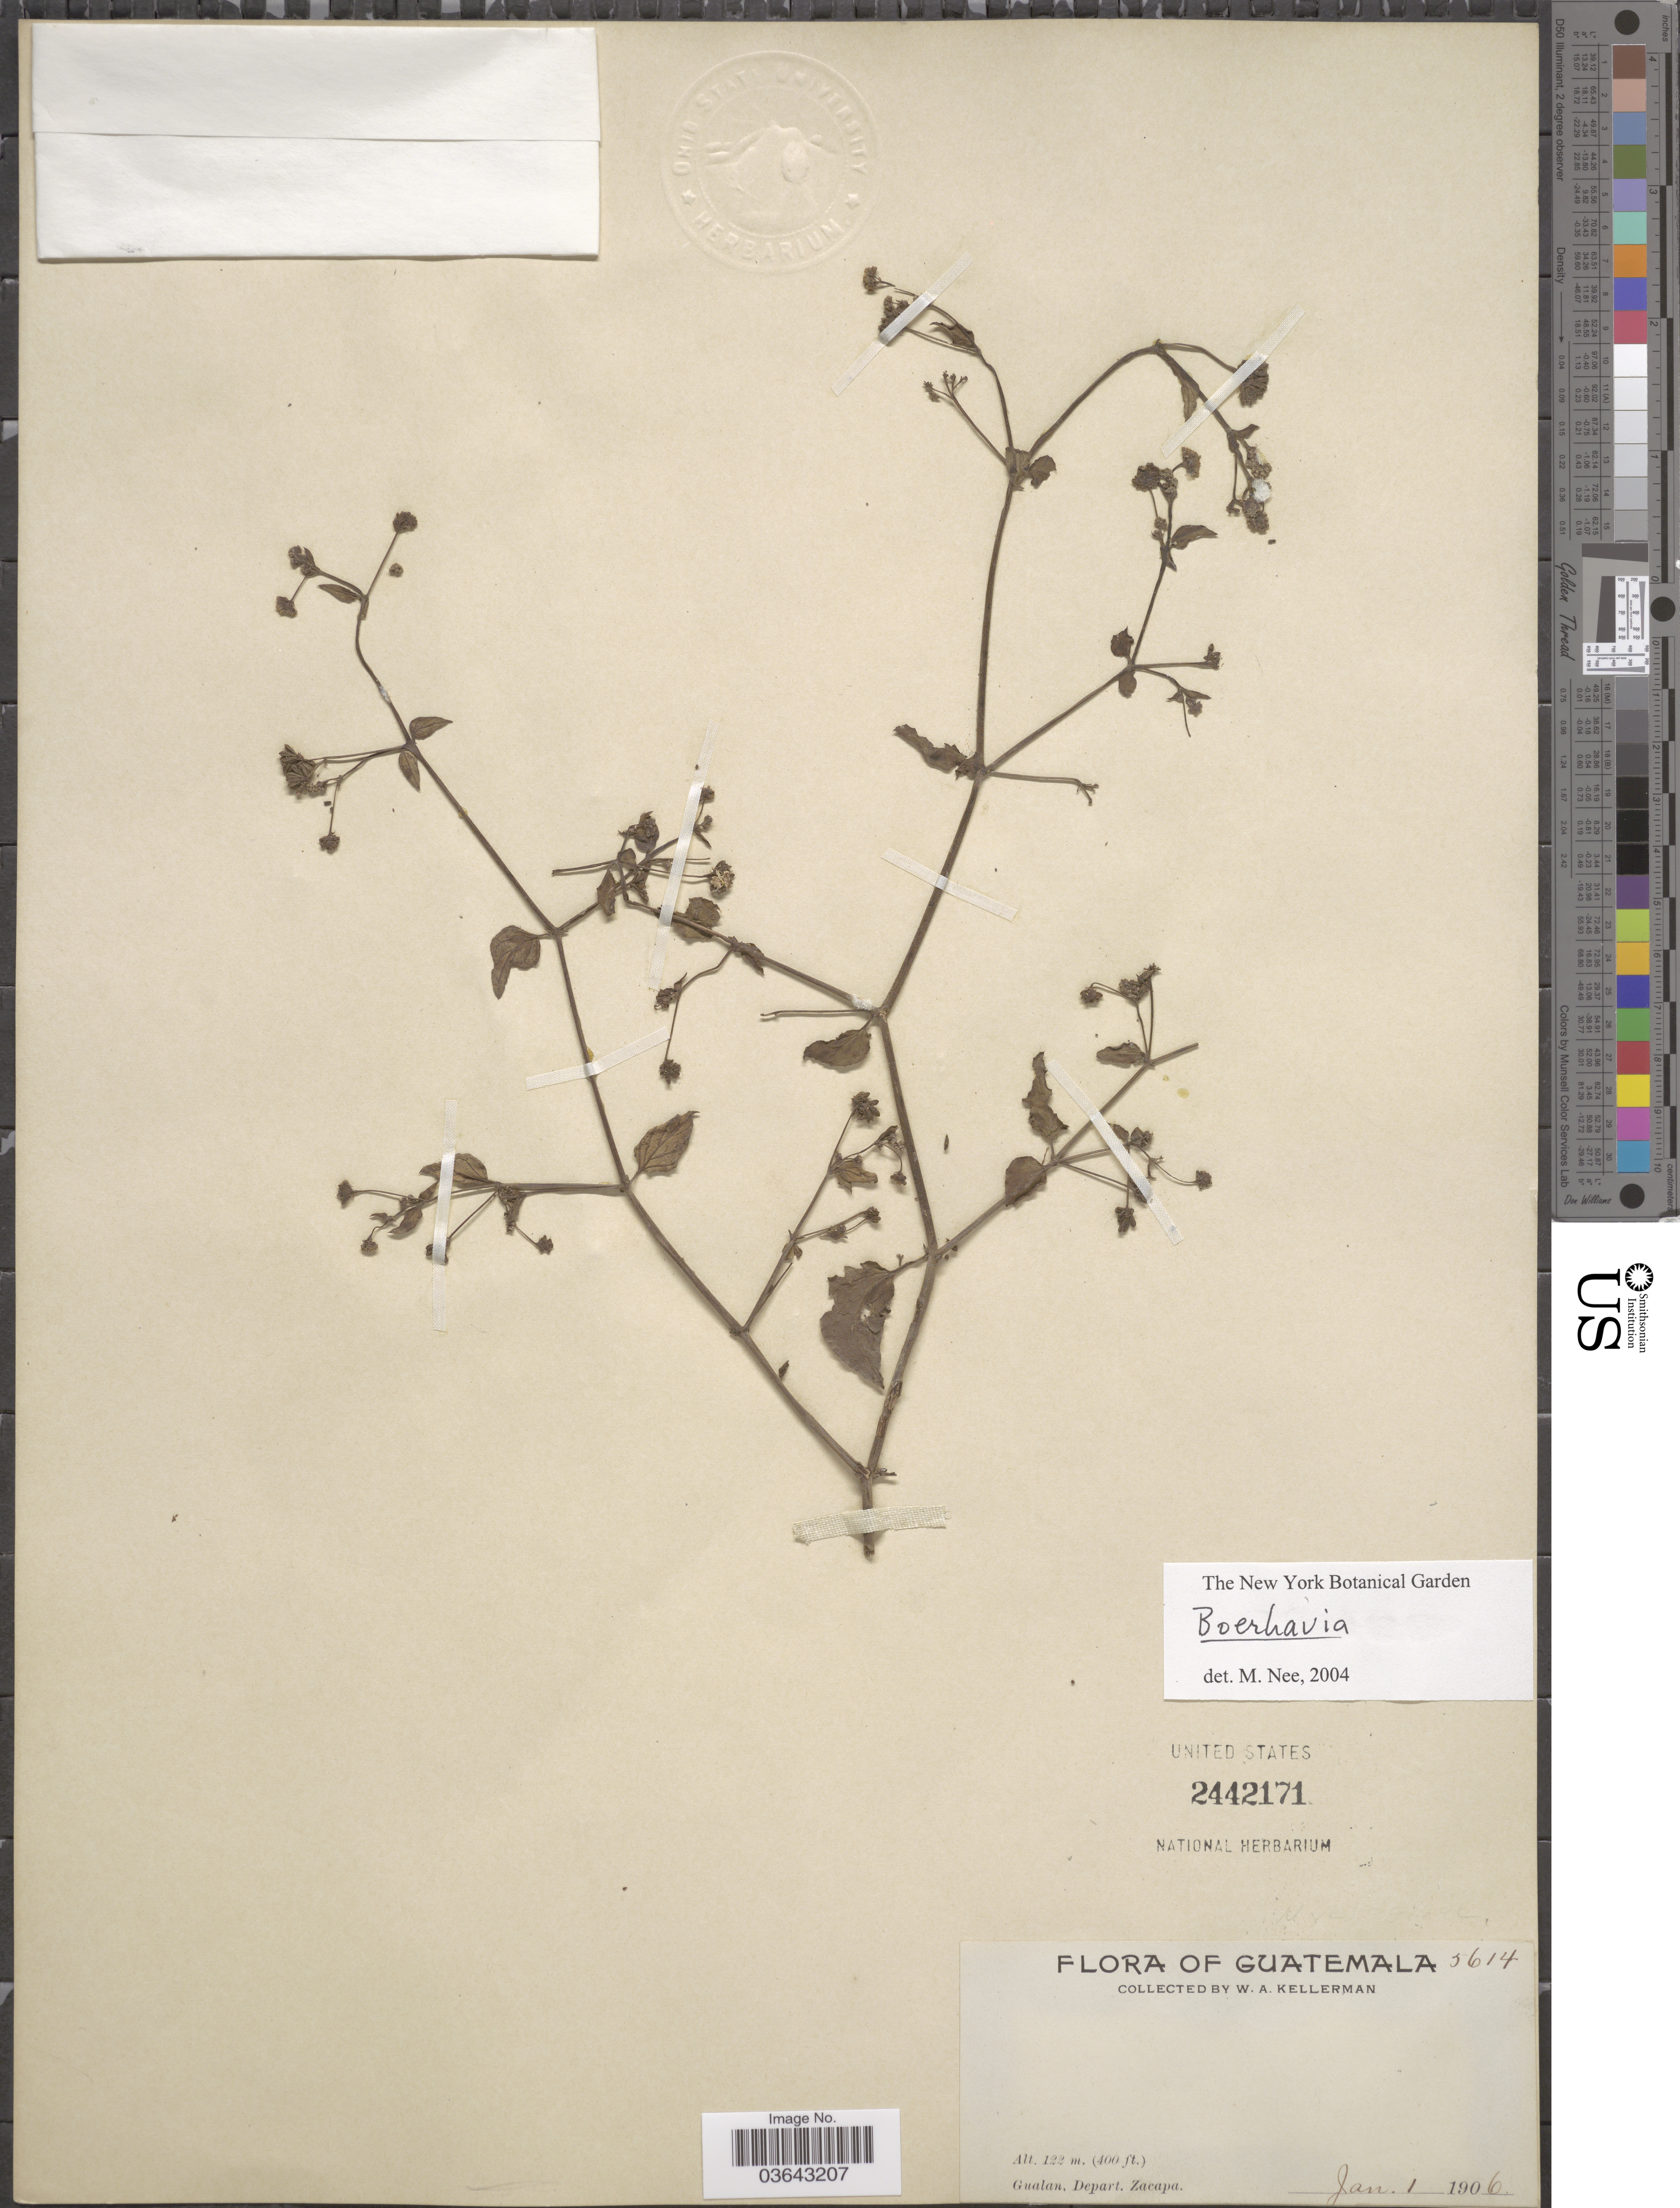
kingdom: Plantae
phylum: Tracheophyta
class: Magnoliopsida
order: Caryophyllales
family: Nyctaginaceae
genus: Boerhavia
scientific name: Boerhavia sp.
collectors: W. Kellerman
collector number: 5614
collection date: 1906-01-01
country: Guatemala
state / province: Zacapa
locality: Gualan, Depart. Zacapa.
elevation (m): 122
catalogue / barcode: US 2442171